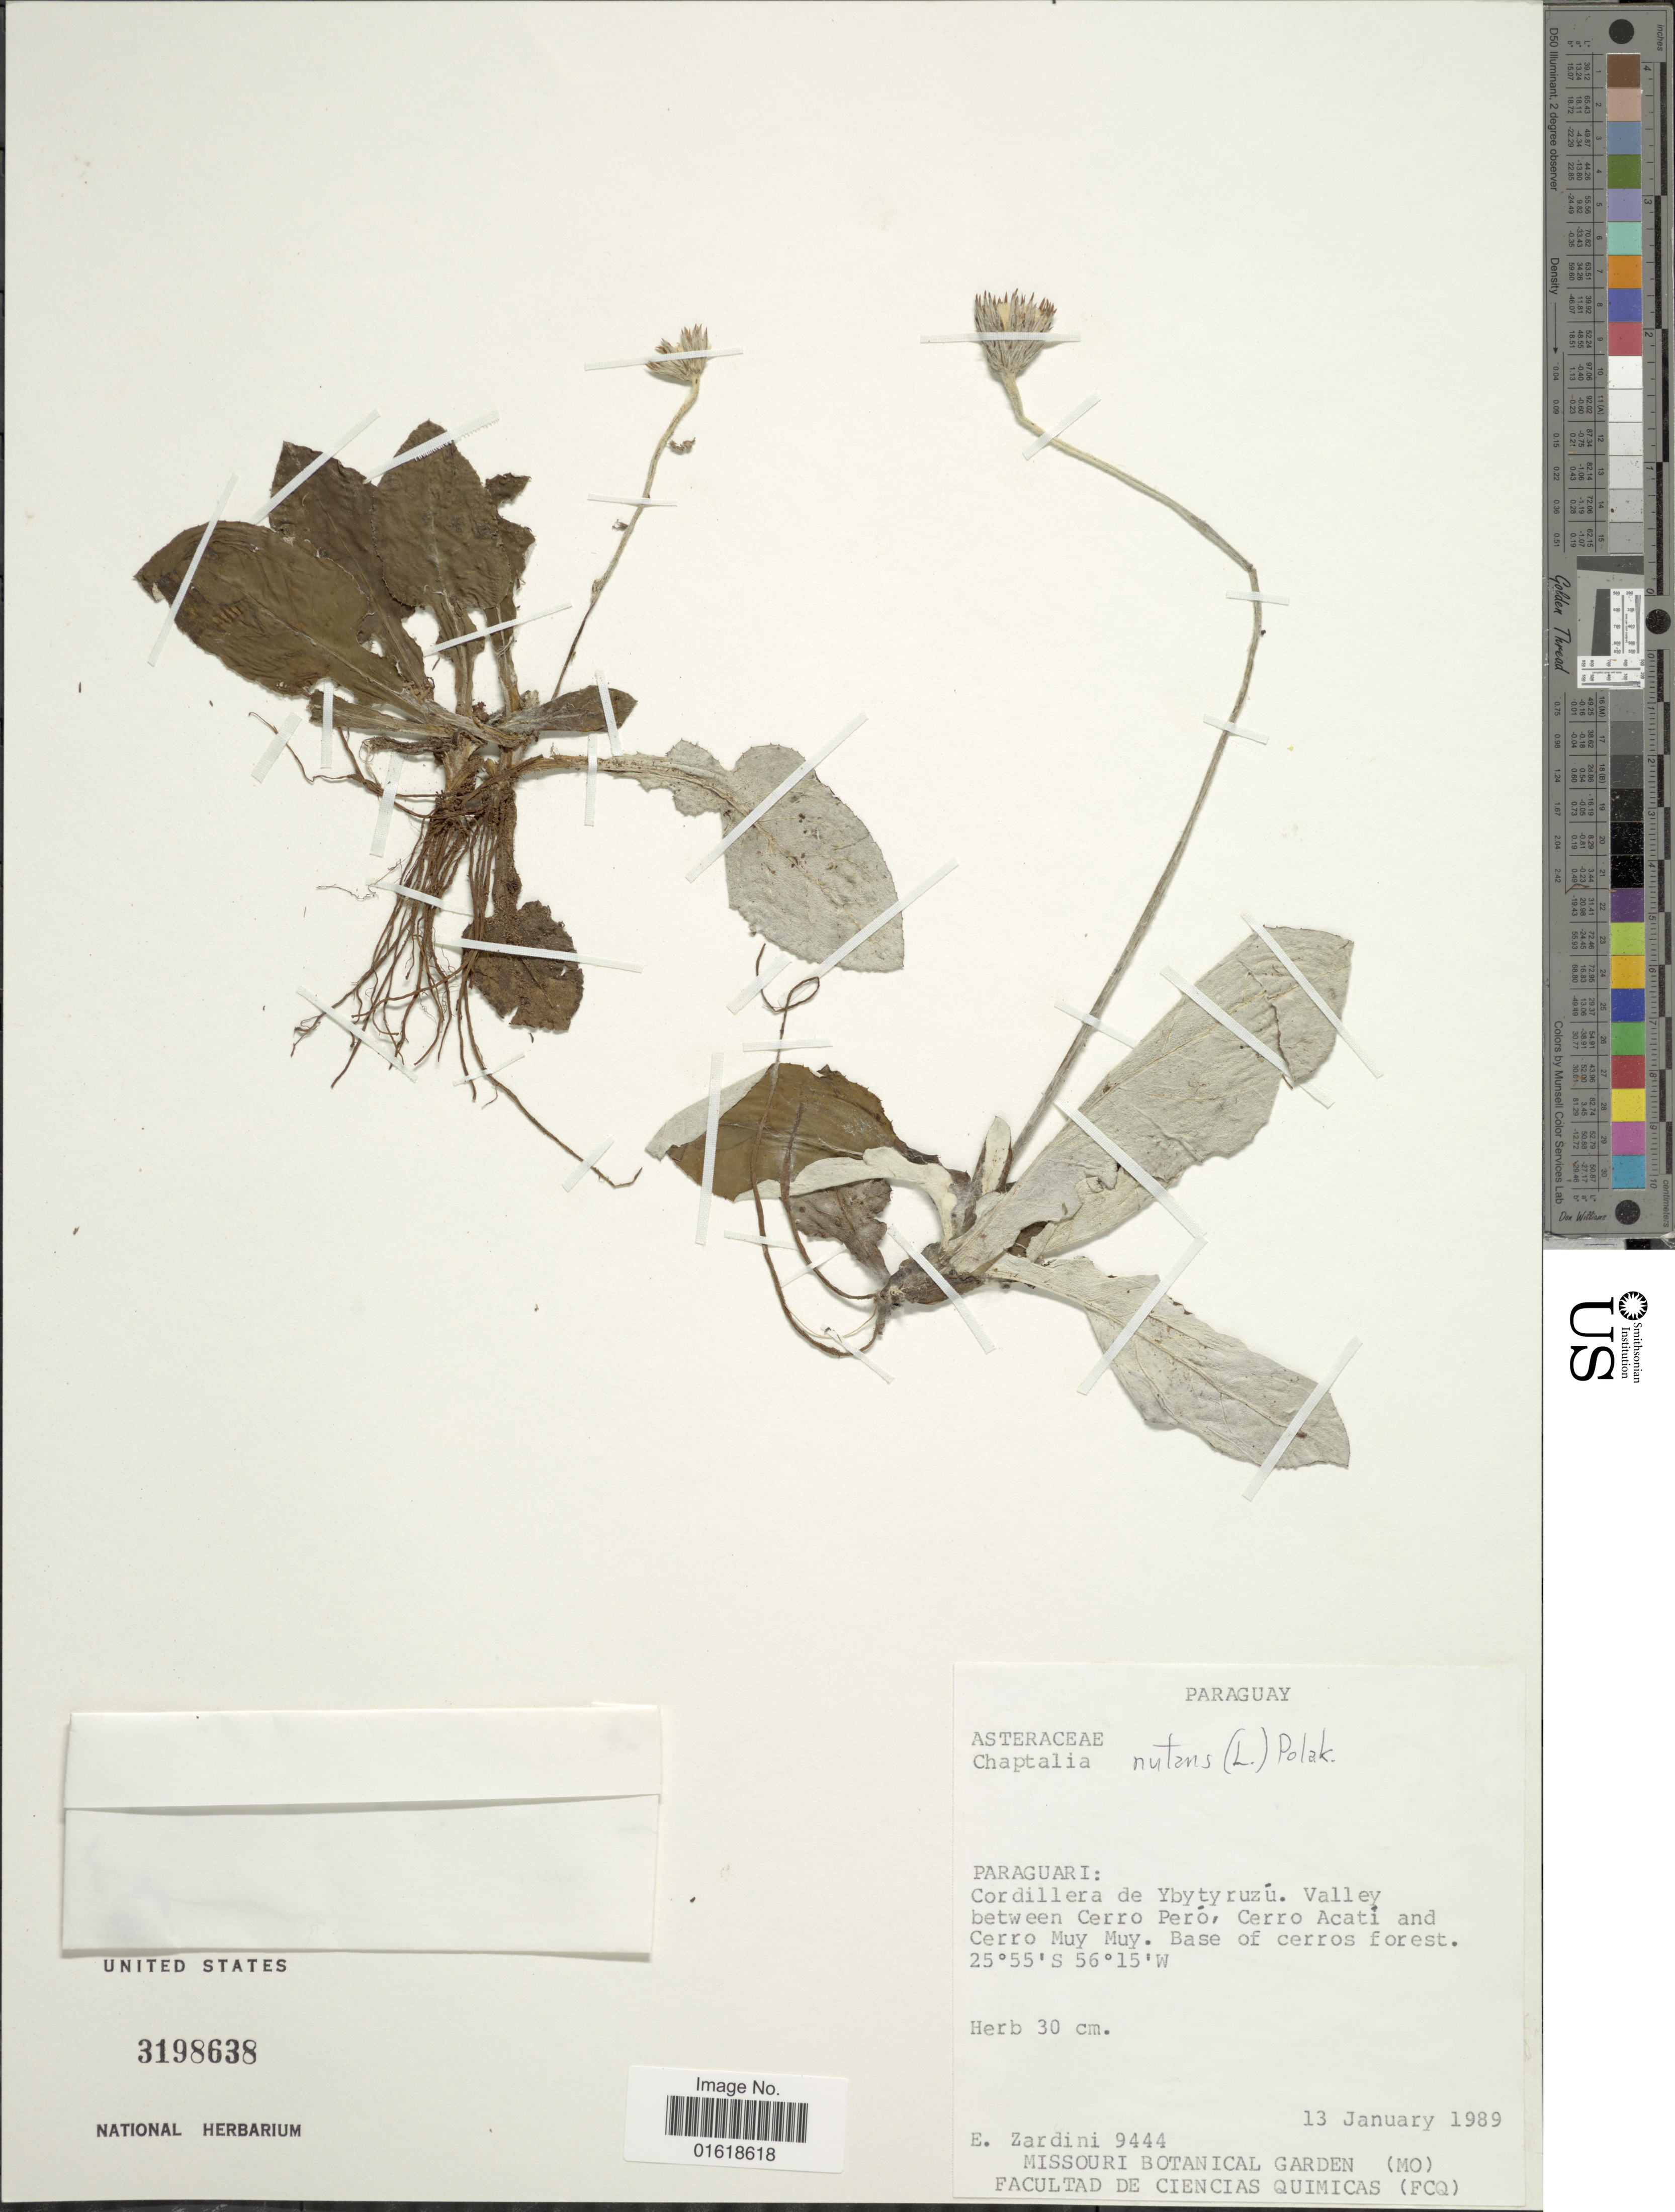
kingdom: Plantae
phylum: Tracheophyta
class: Magnoliopsida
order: Asterales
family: Asteraceae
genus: Chaptalia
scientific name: Chaptalia nutans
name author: (L.) Pol.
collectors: E. M. Zardini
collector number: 9444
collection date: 1989-01-13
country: Paraguay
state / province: Paraguari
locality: Paraguari: Cordillera de Ybytyruzú. Valley between Cerro Peró, Cerro Acati and Cerro Muy Muy. Base of cerros forest.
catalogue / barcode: US 3198638